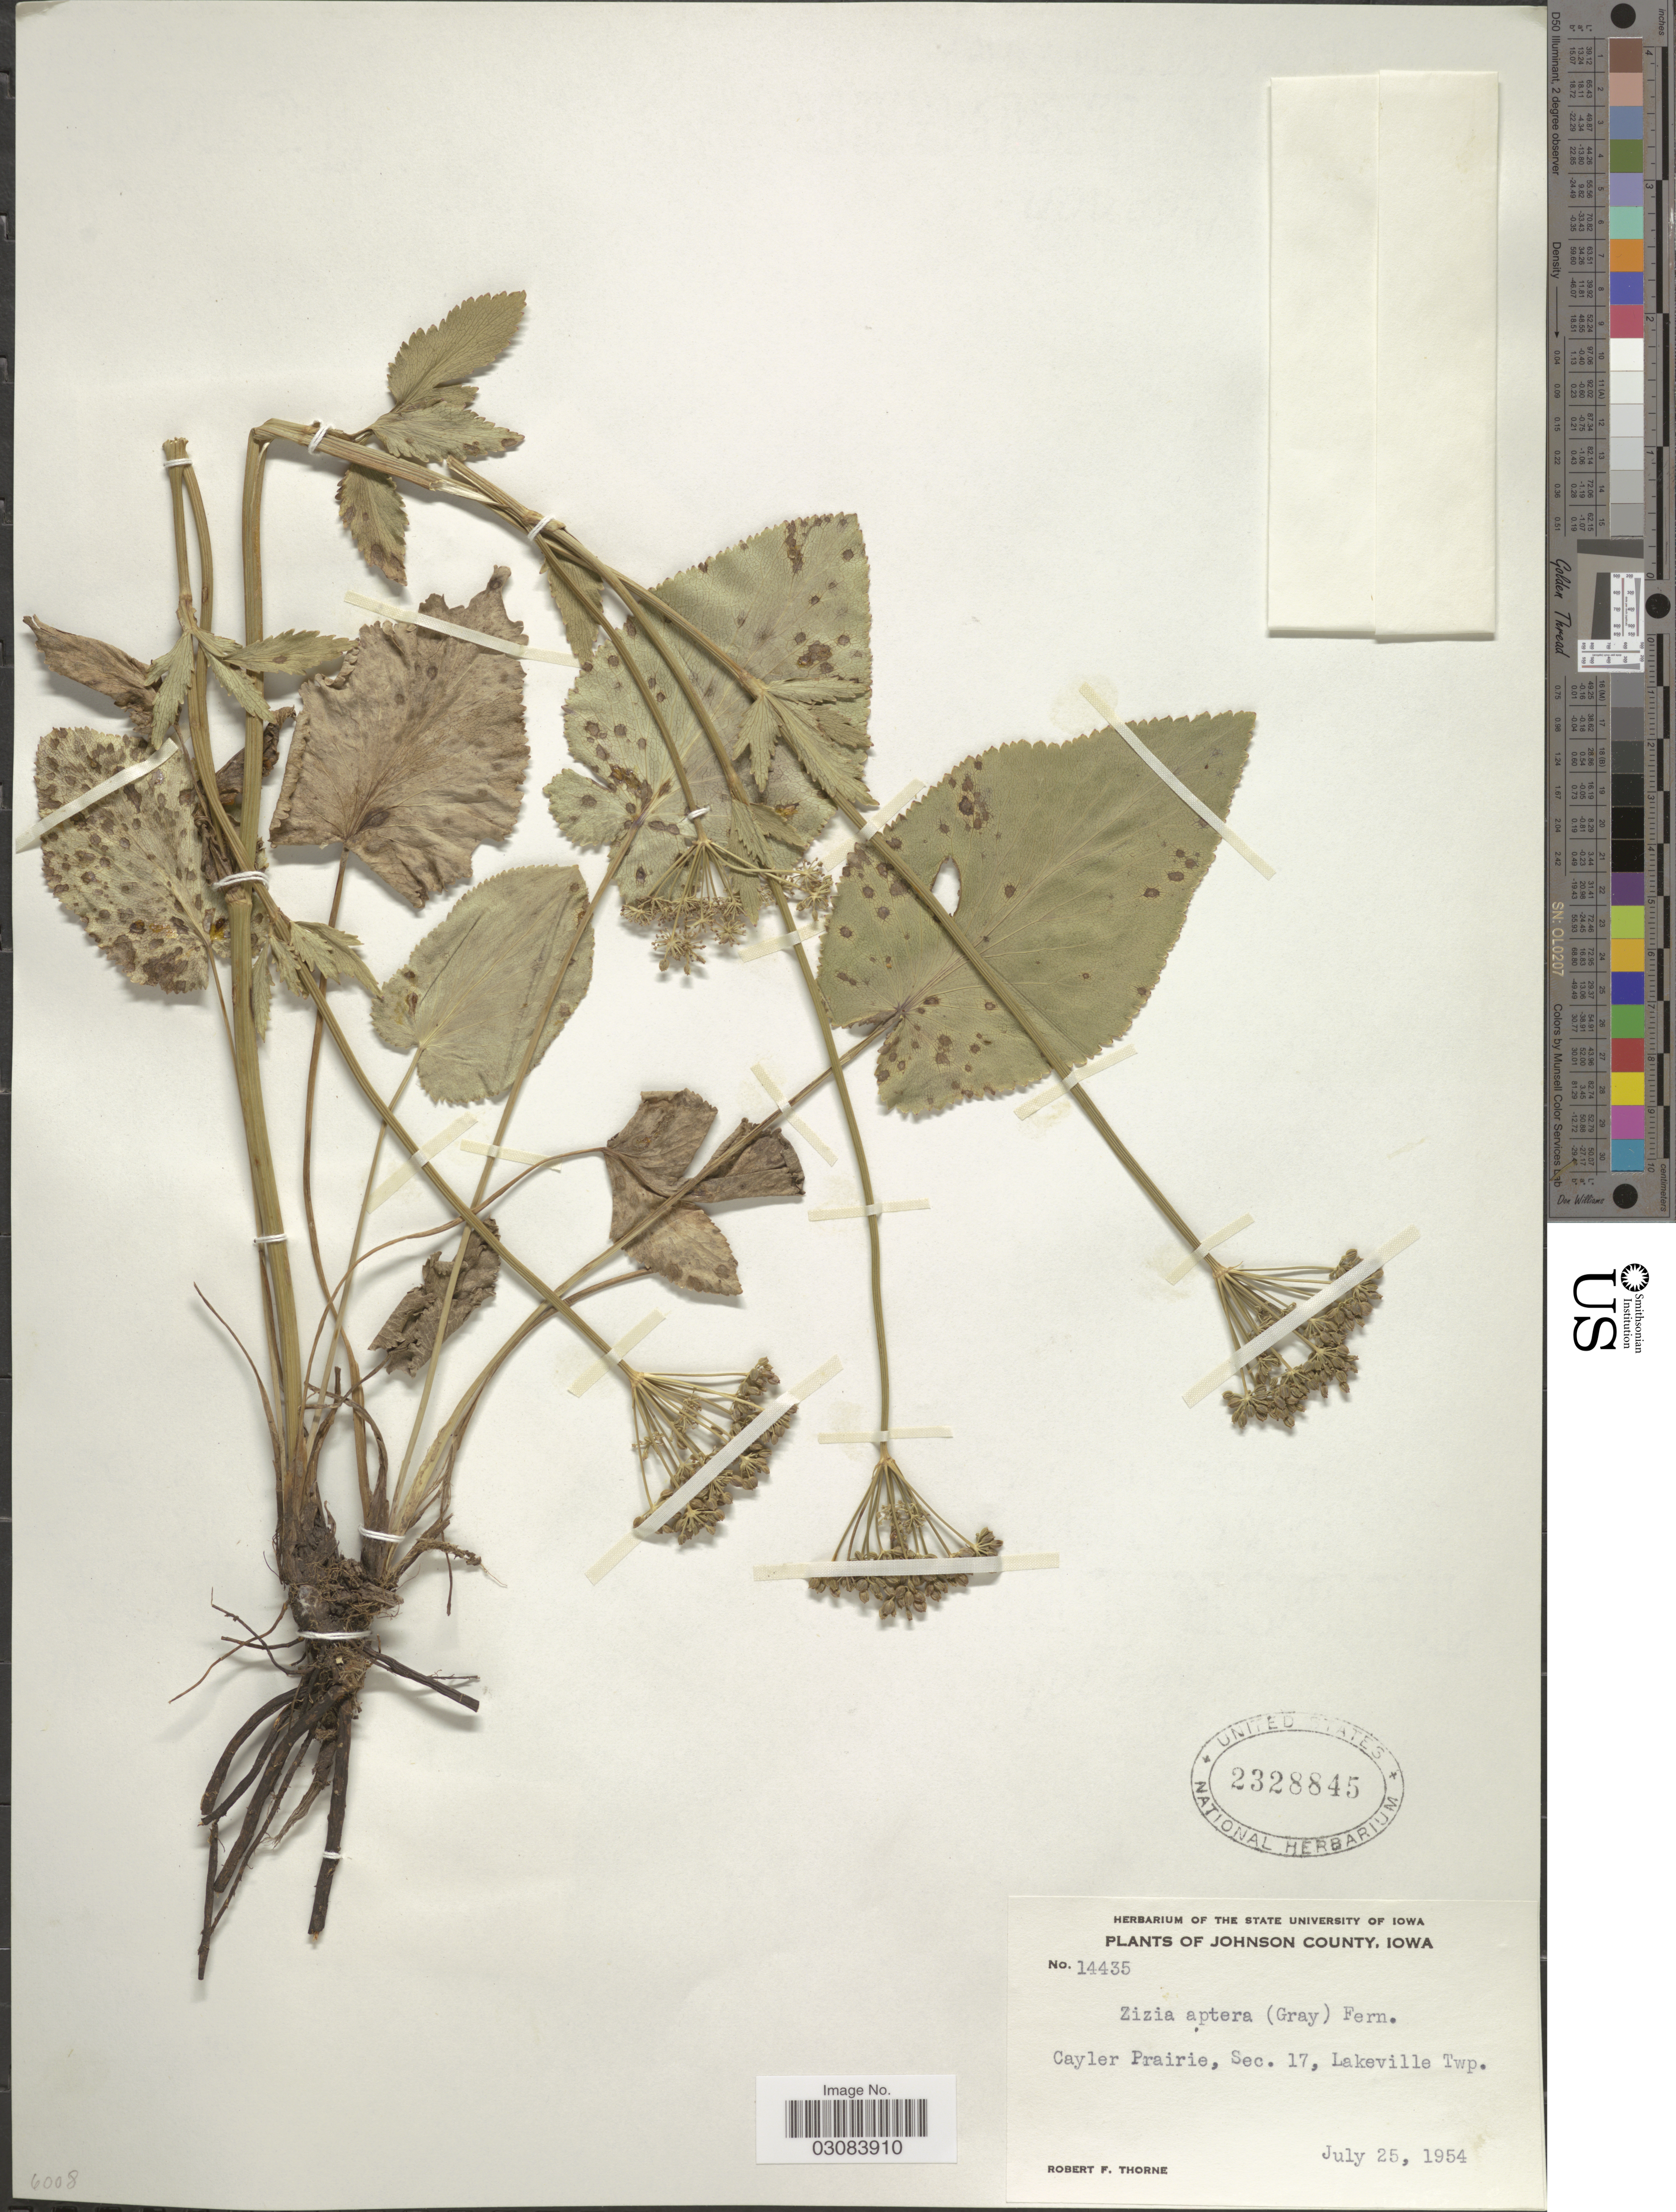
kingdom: Plantae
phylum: Tracheophyta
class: Magnoliopsida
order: Apiales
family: Apiaceae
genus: Zizia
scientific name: Zizia aptera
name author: (A. Gray) Fernald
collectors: R. F. Thorne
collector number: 14435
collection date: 1954-07-25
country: United States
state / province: Iowa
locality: Johnson County. Cayler Prairie, Sec. 17, Lakeville Twp.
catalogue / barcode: US 2328845